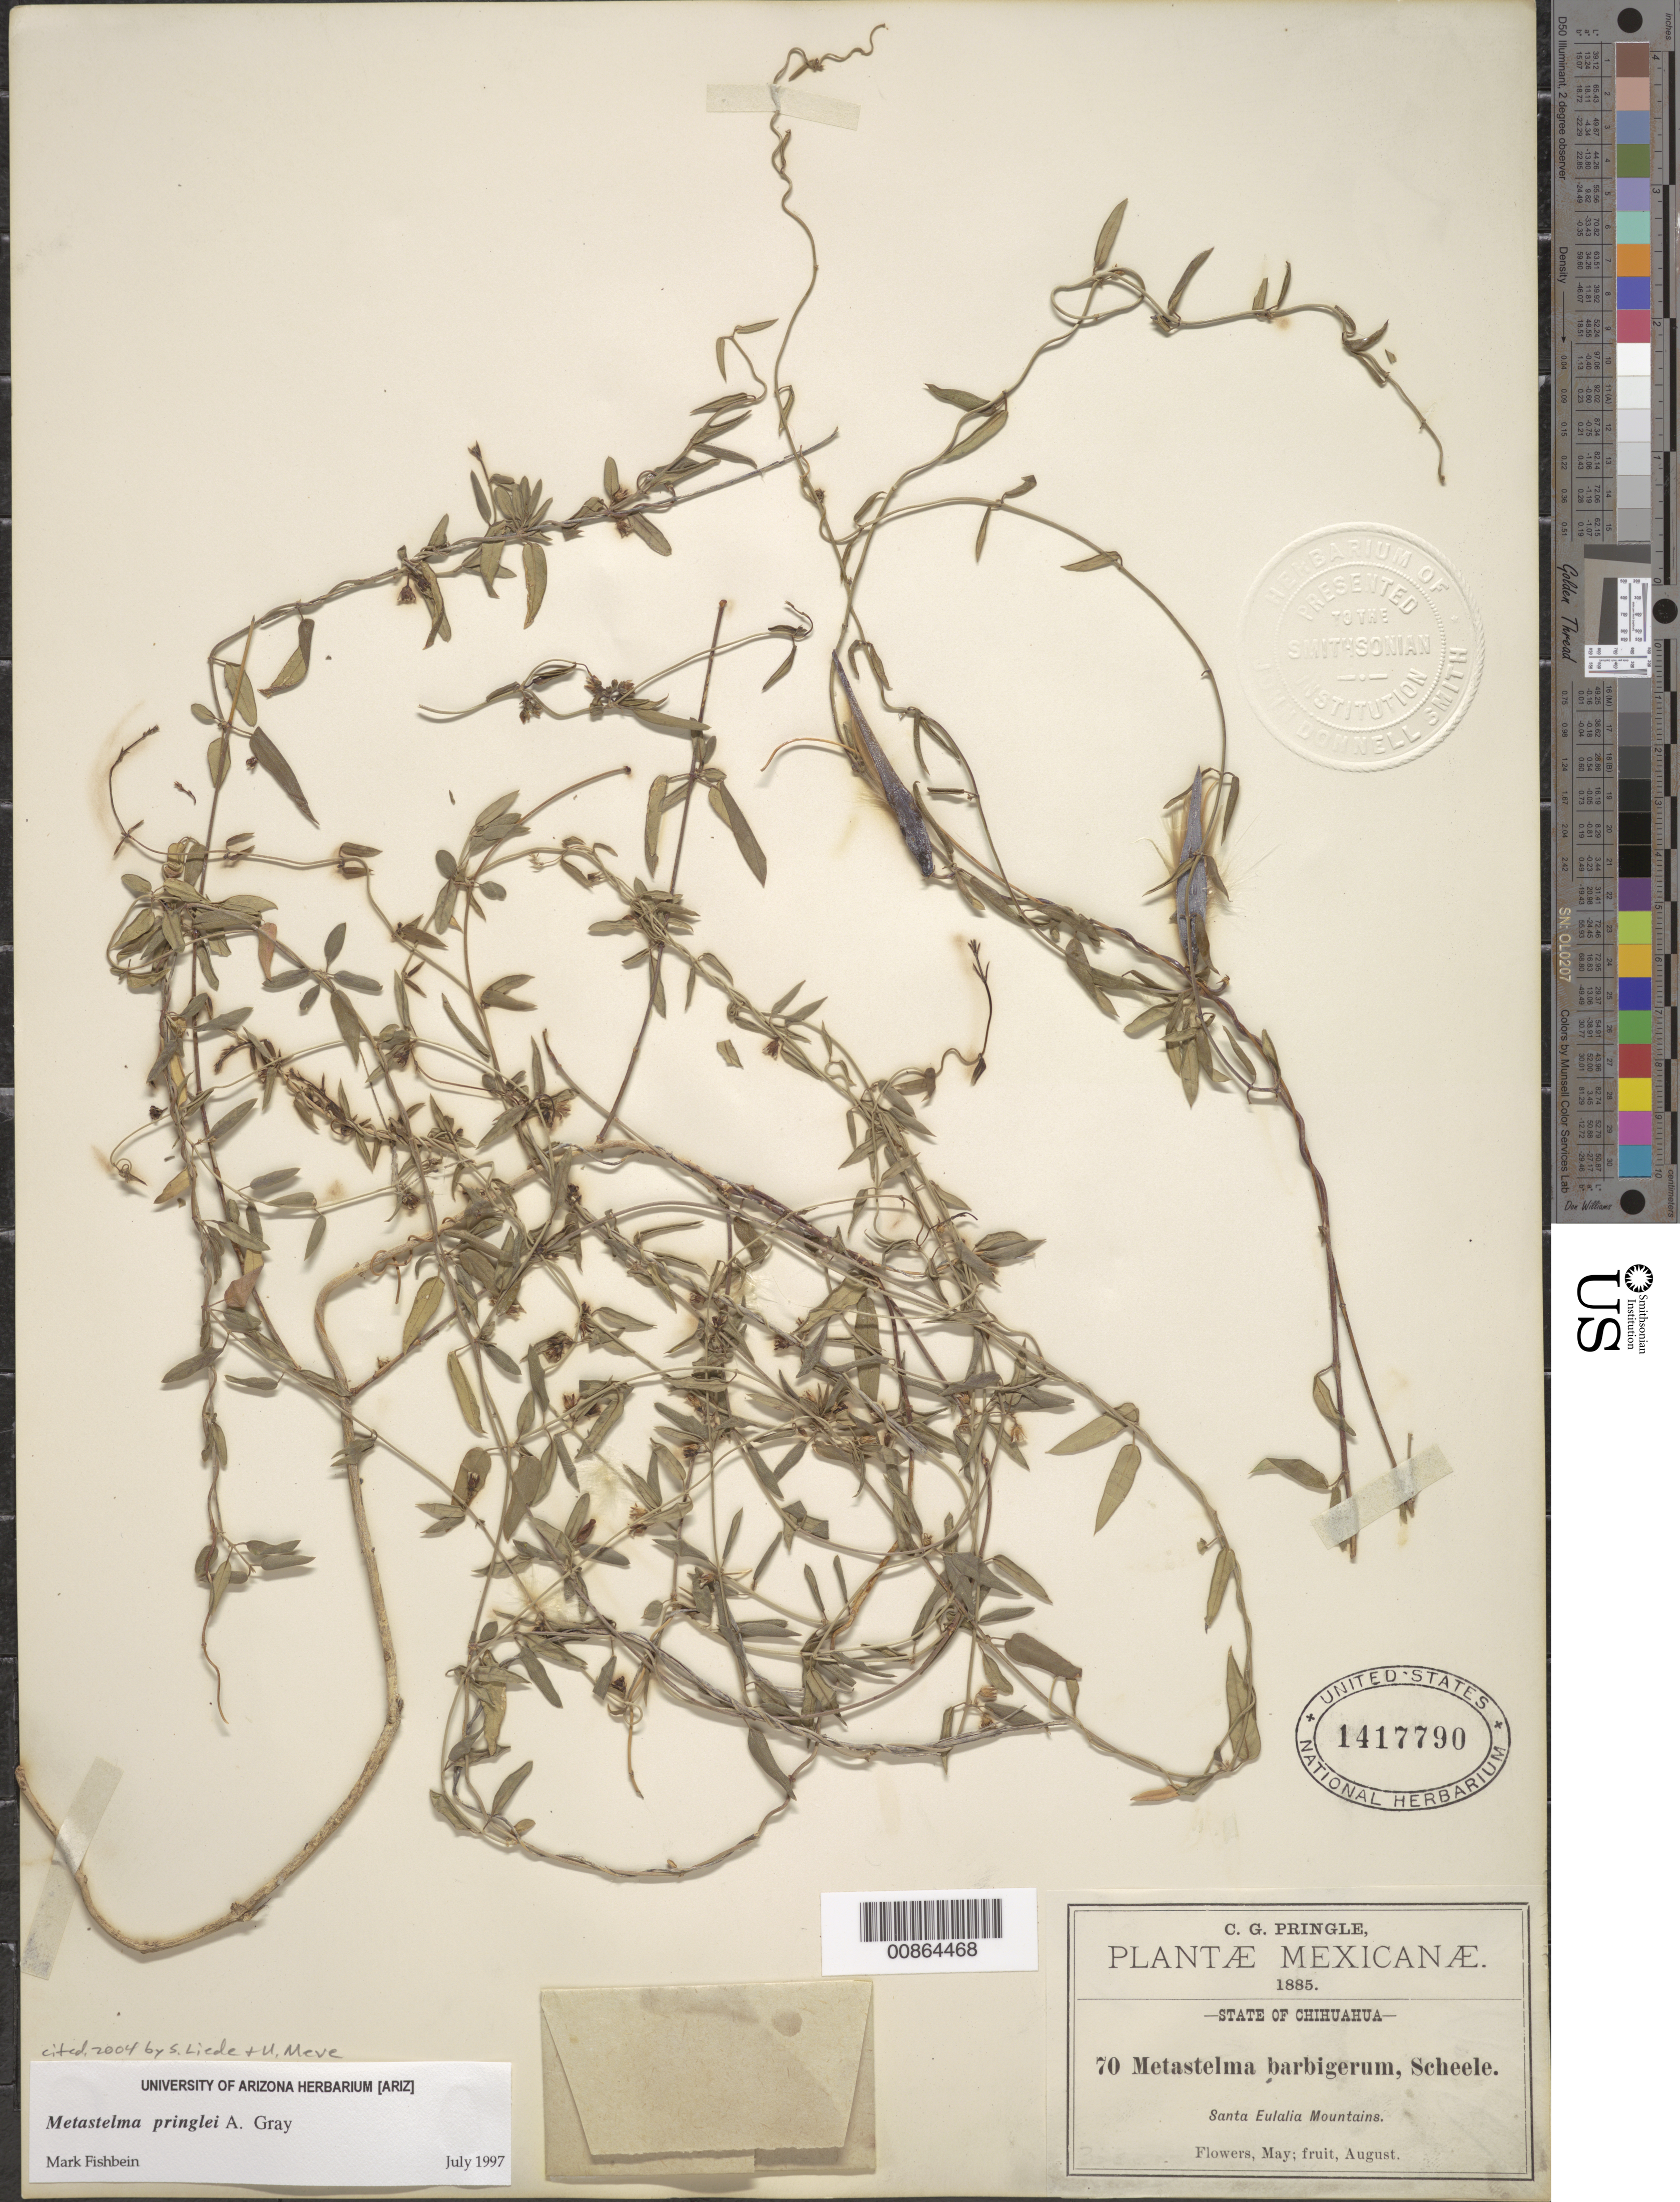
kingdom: Plantae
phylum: Tracheophyta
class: Magnoliopsida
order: Gentianales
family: Apocynaceae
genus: Metastelma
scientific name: Metastelma pringlei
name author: A. Gray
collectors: C. G. Pringle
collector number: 70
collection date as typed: May 1885 to -- Aug 1885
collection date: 1885-05/1885-08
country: Mexico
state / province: Chihuahua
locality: Santa Eulalia Mountains.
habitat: Mountains.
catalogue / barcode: US 1417790